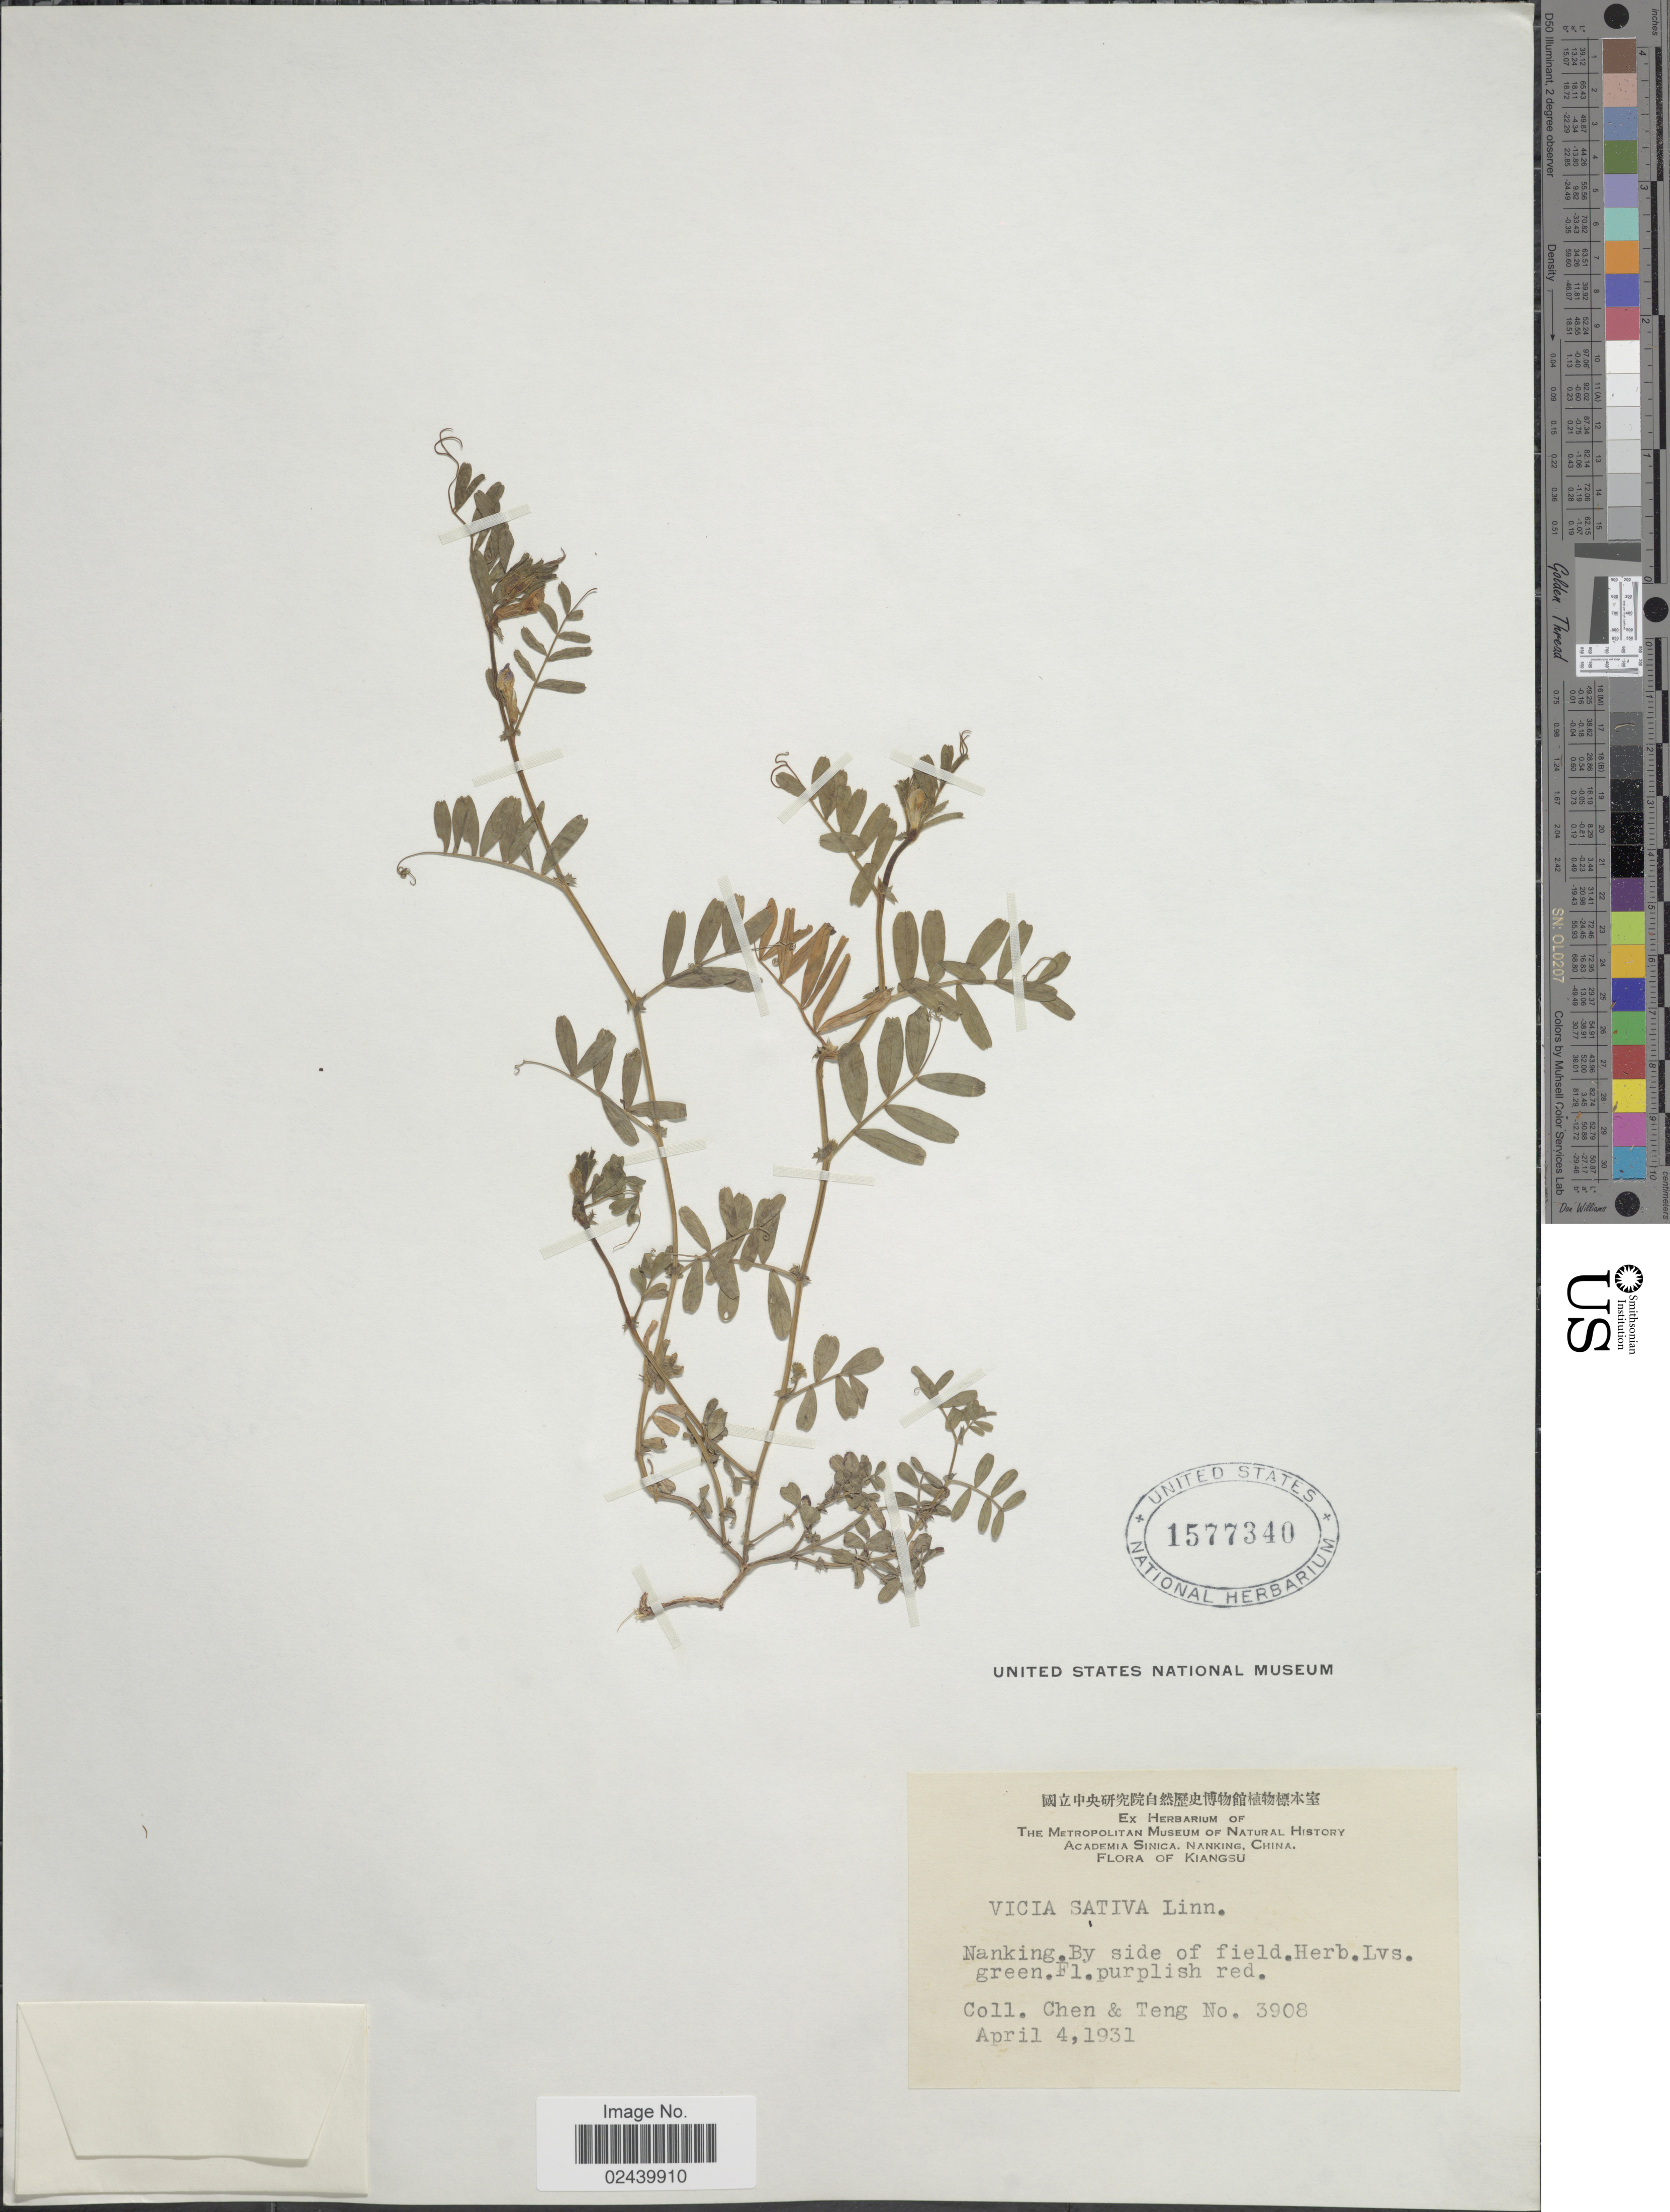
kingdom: Plantae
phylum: Tracheophyta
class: Magnoliopsida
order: Fabales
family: Fabaceae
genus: Vicia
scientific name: Vicia sativa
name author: L.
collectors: -- Chen & -. Teng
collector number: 3908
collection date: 1931-04-04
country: China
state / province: Jiangsu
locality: Kiangsu. Nanking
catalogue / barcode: US 1577340